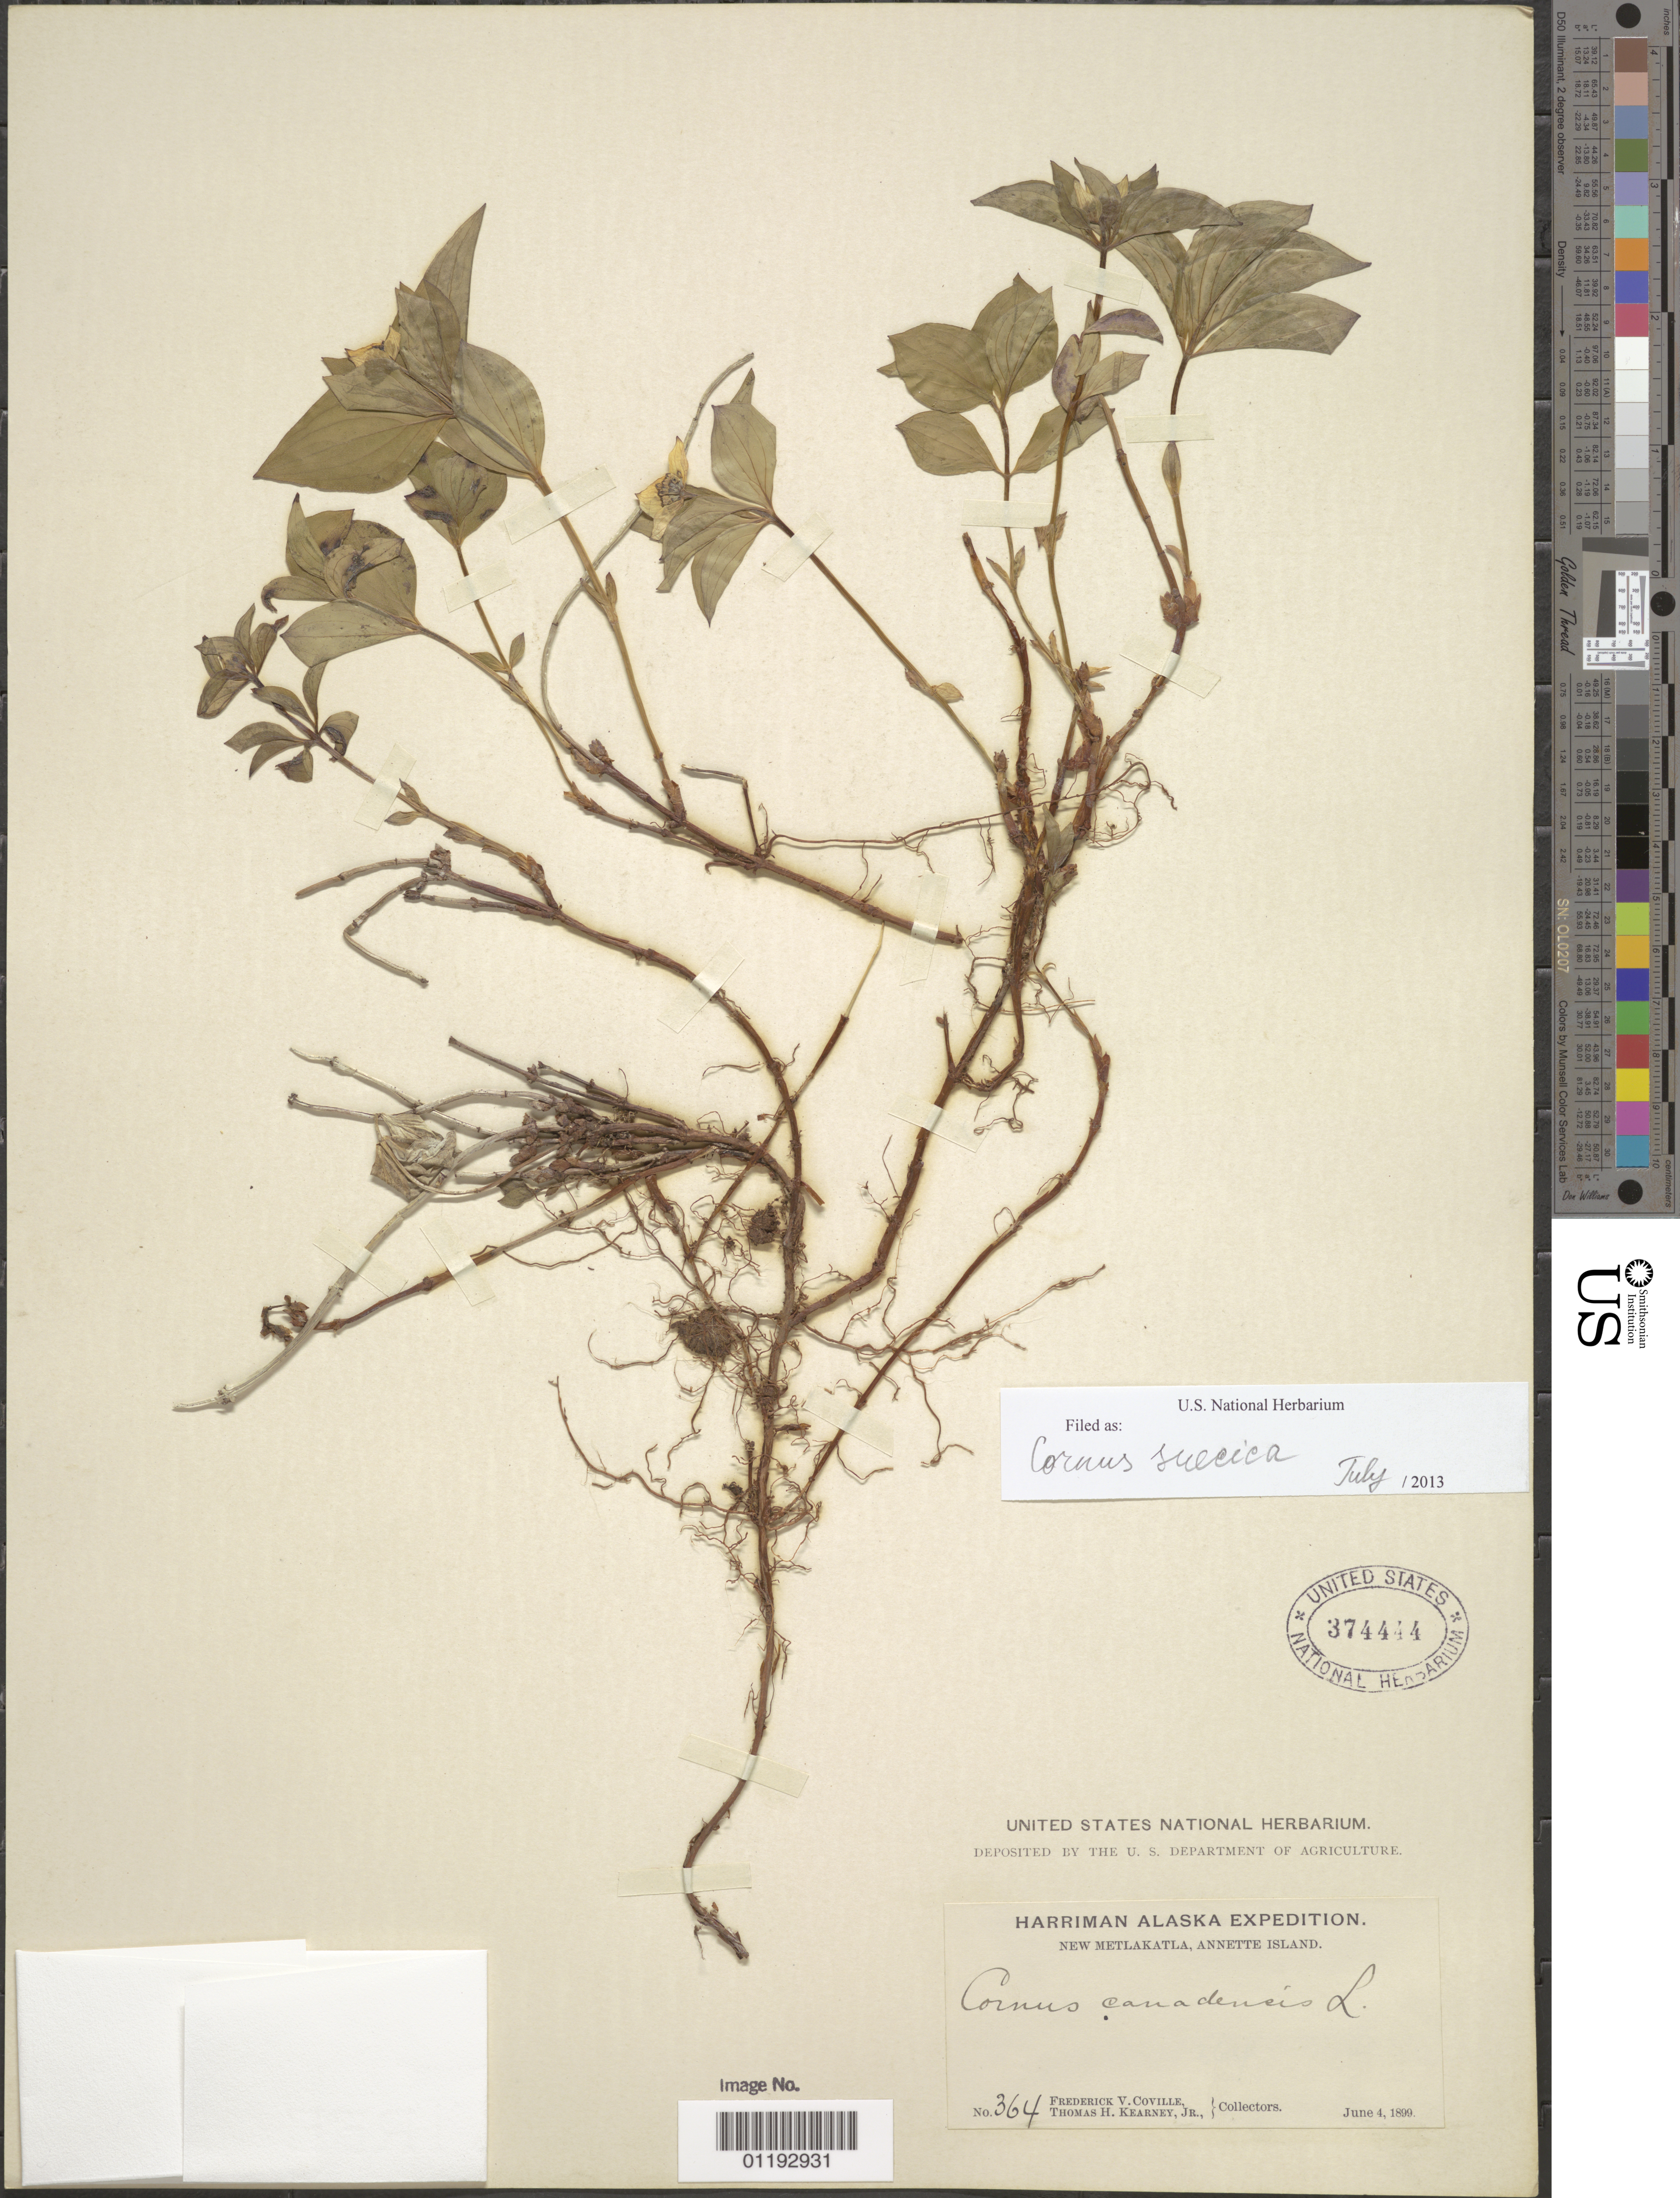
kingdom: Plantae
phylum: Tracheophyta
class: Magnoliopsida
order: Cornales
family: Cornaceae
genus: Cornus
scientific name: Cornus suecica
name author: L.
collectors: F. V. Coville & T. H. Kearney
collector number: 364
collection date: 1899-06-04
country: United States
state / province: Alaska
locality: New Metlakatla, Annette Island.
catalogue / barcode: US 374444